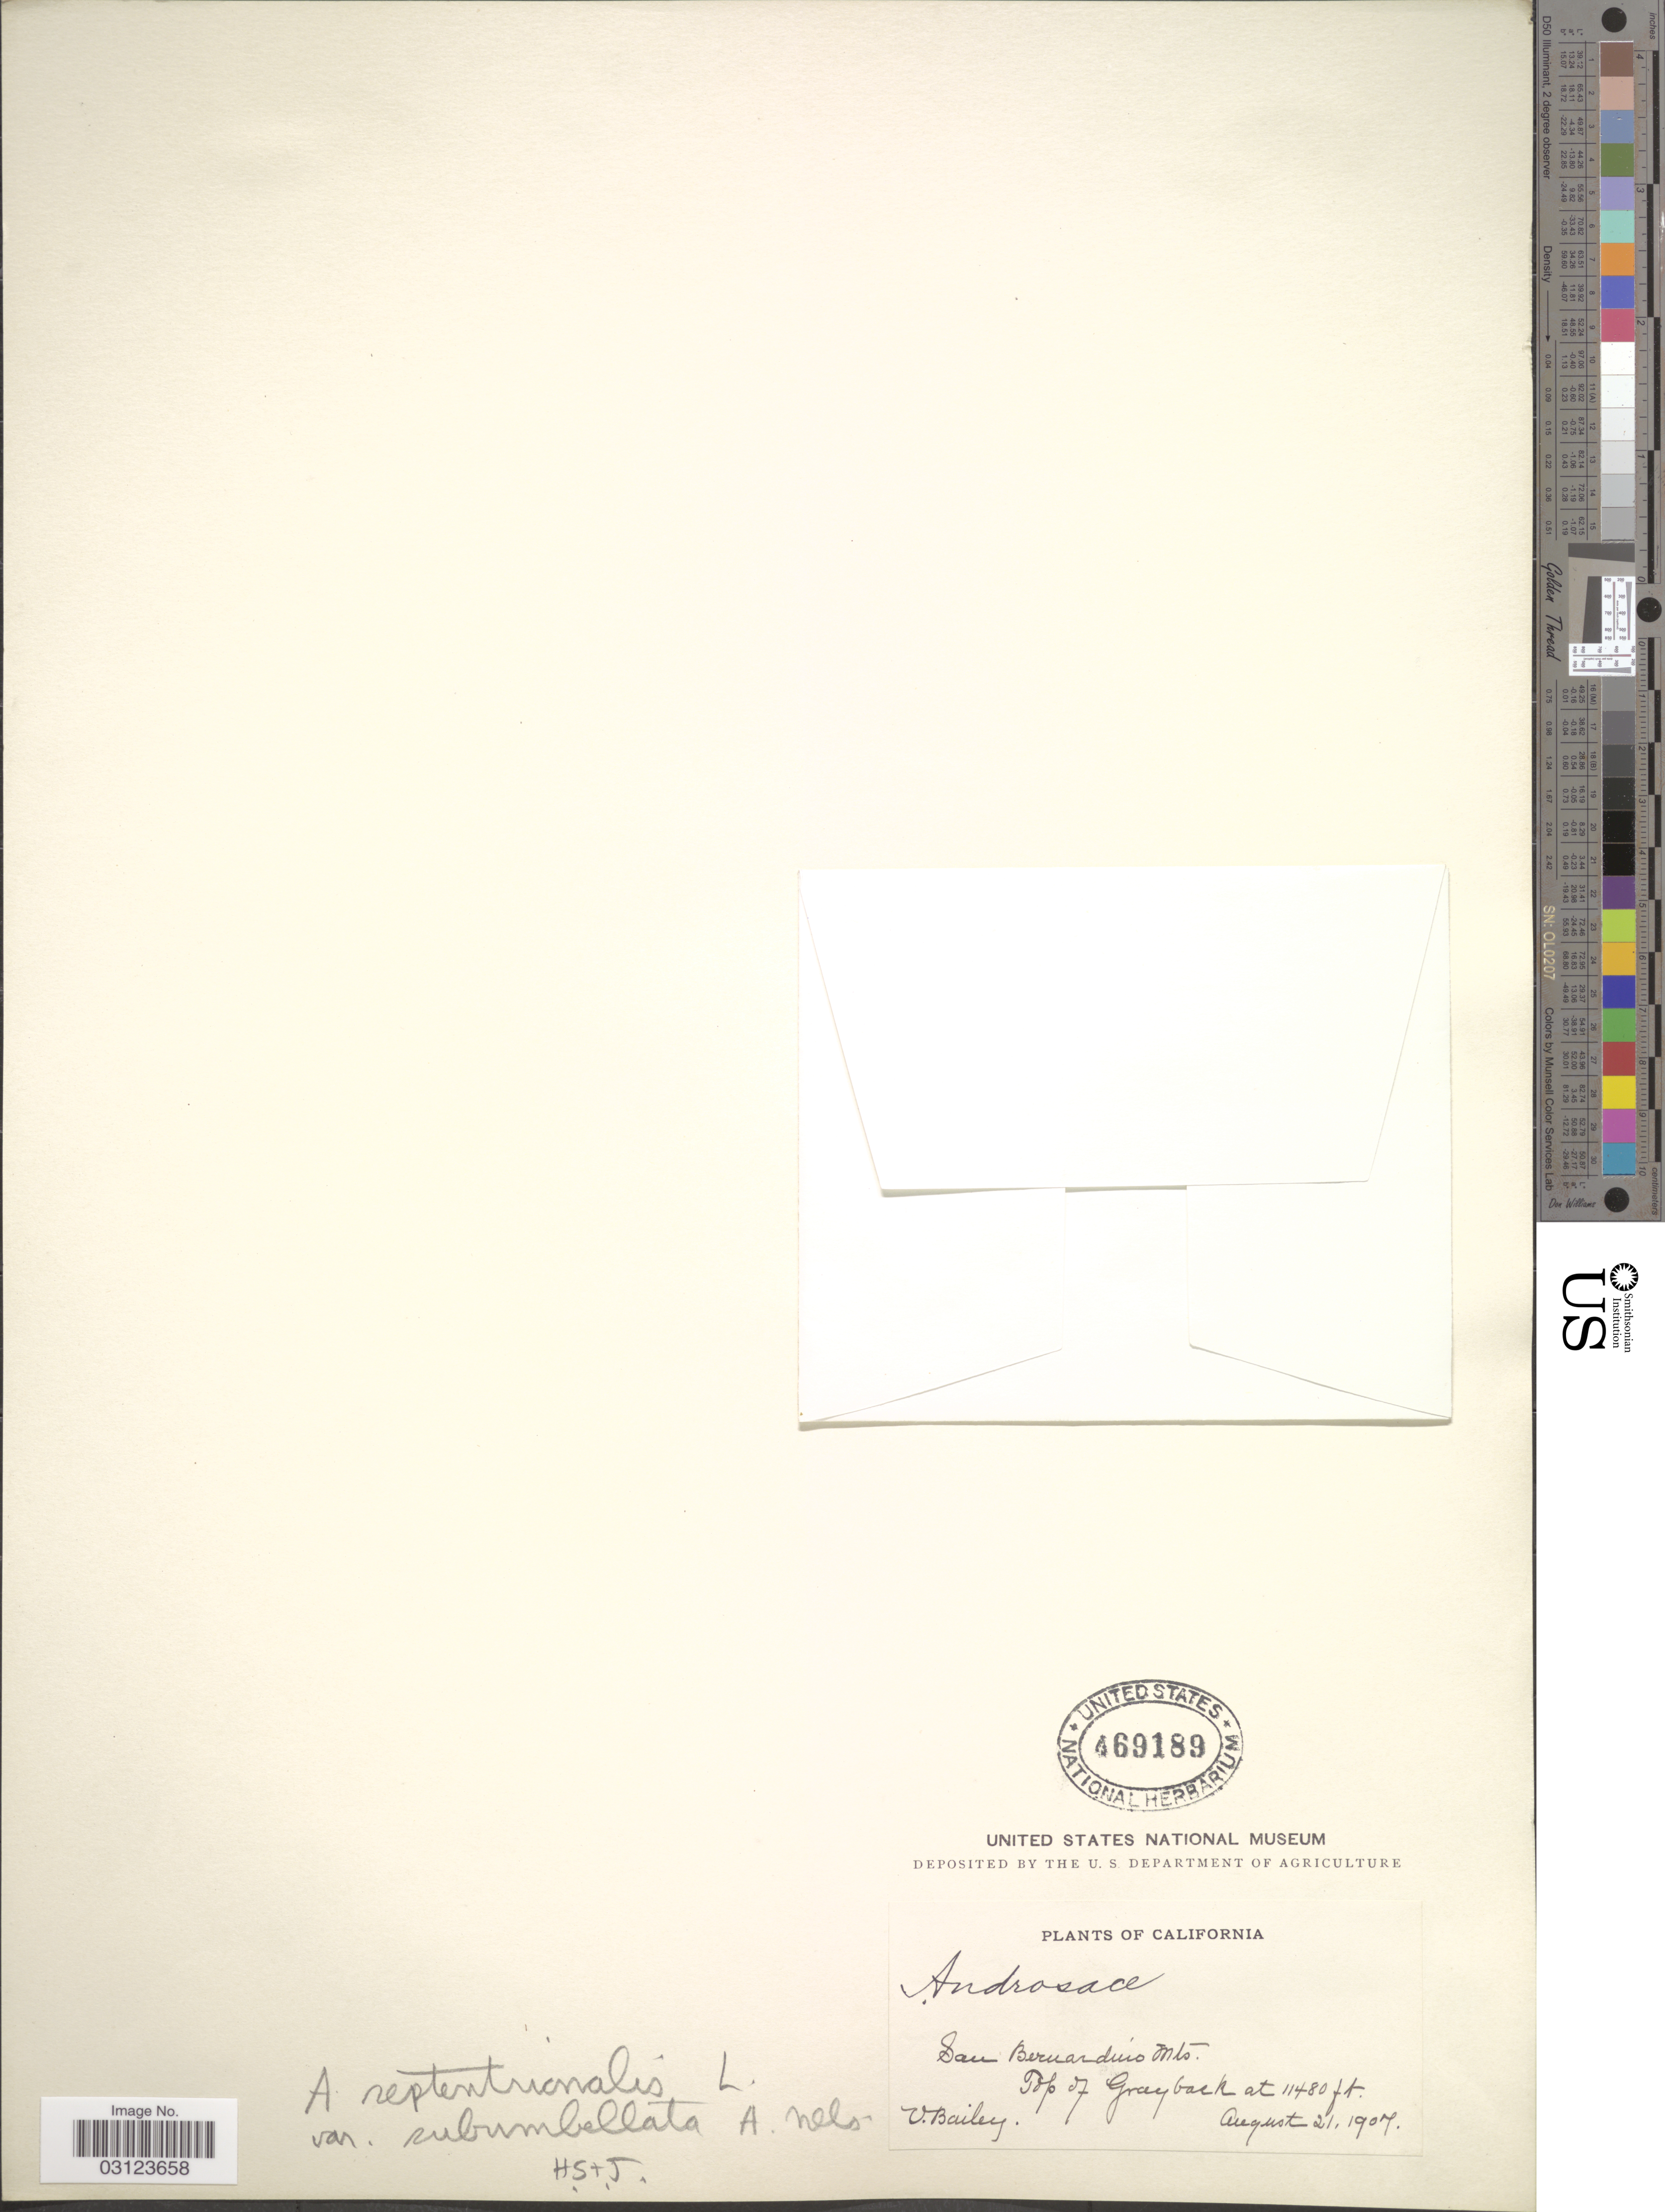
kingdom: Plantae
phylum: Tracheophyta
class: Magnoliopsida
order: Ericales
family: Primulaceae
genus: Androsace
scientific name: Androsace septentrionalis subsp. subumbellata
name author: (A. Nelson) G.T. Robbins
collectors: V. L. Bailey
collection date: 1907-08-21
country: United States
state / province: California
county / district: San Bernardino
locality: San Bernardino Mts., Top of Grayback.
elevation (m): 3499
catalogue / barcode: US 469189